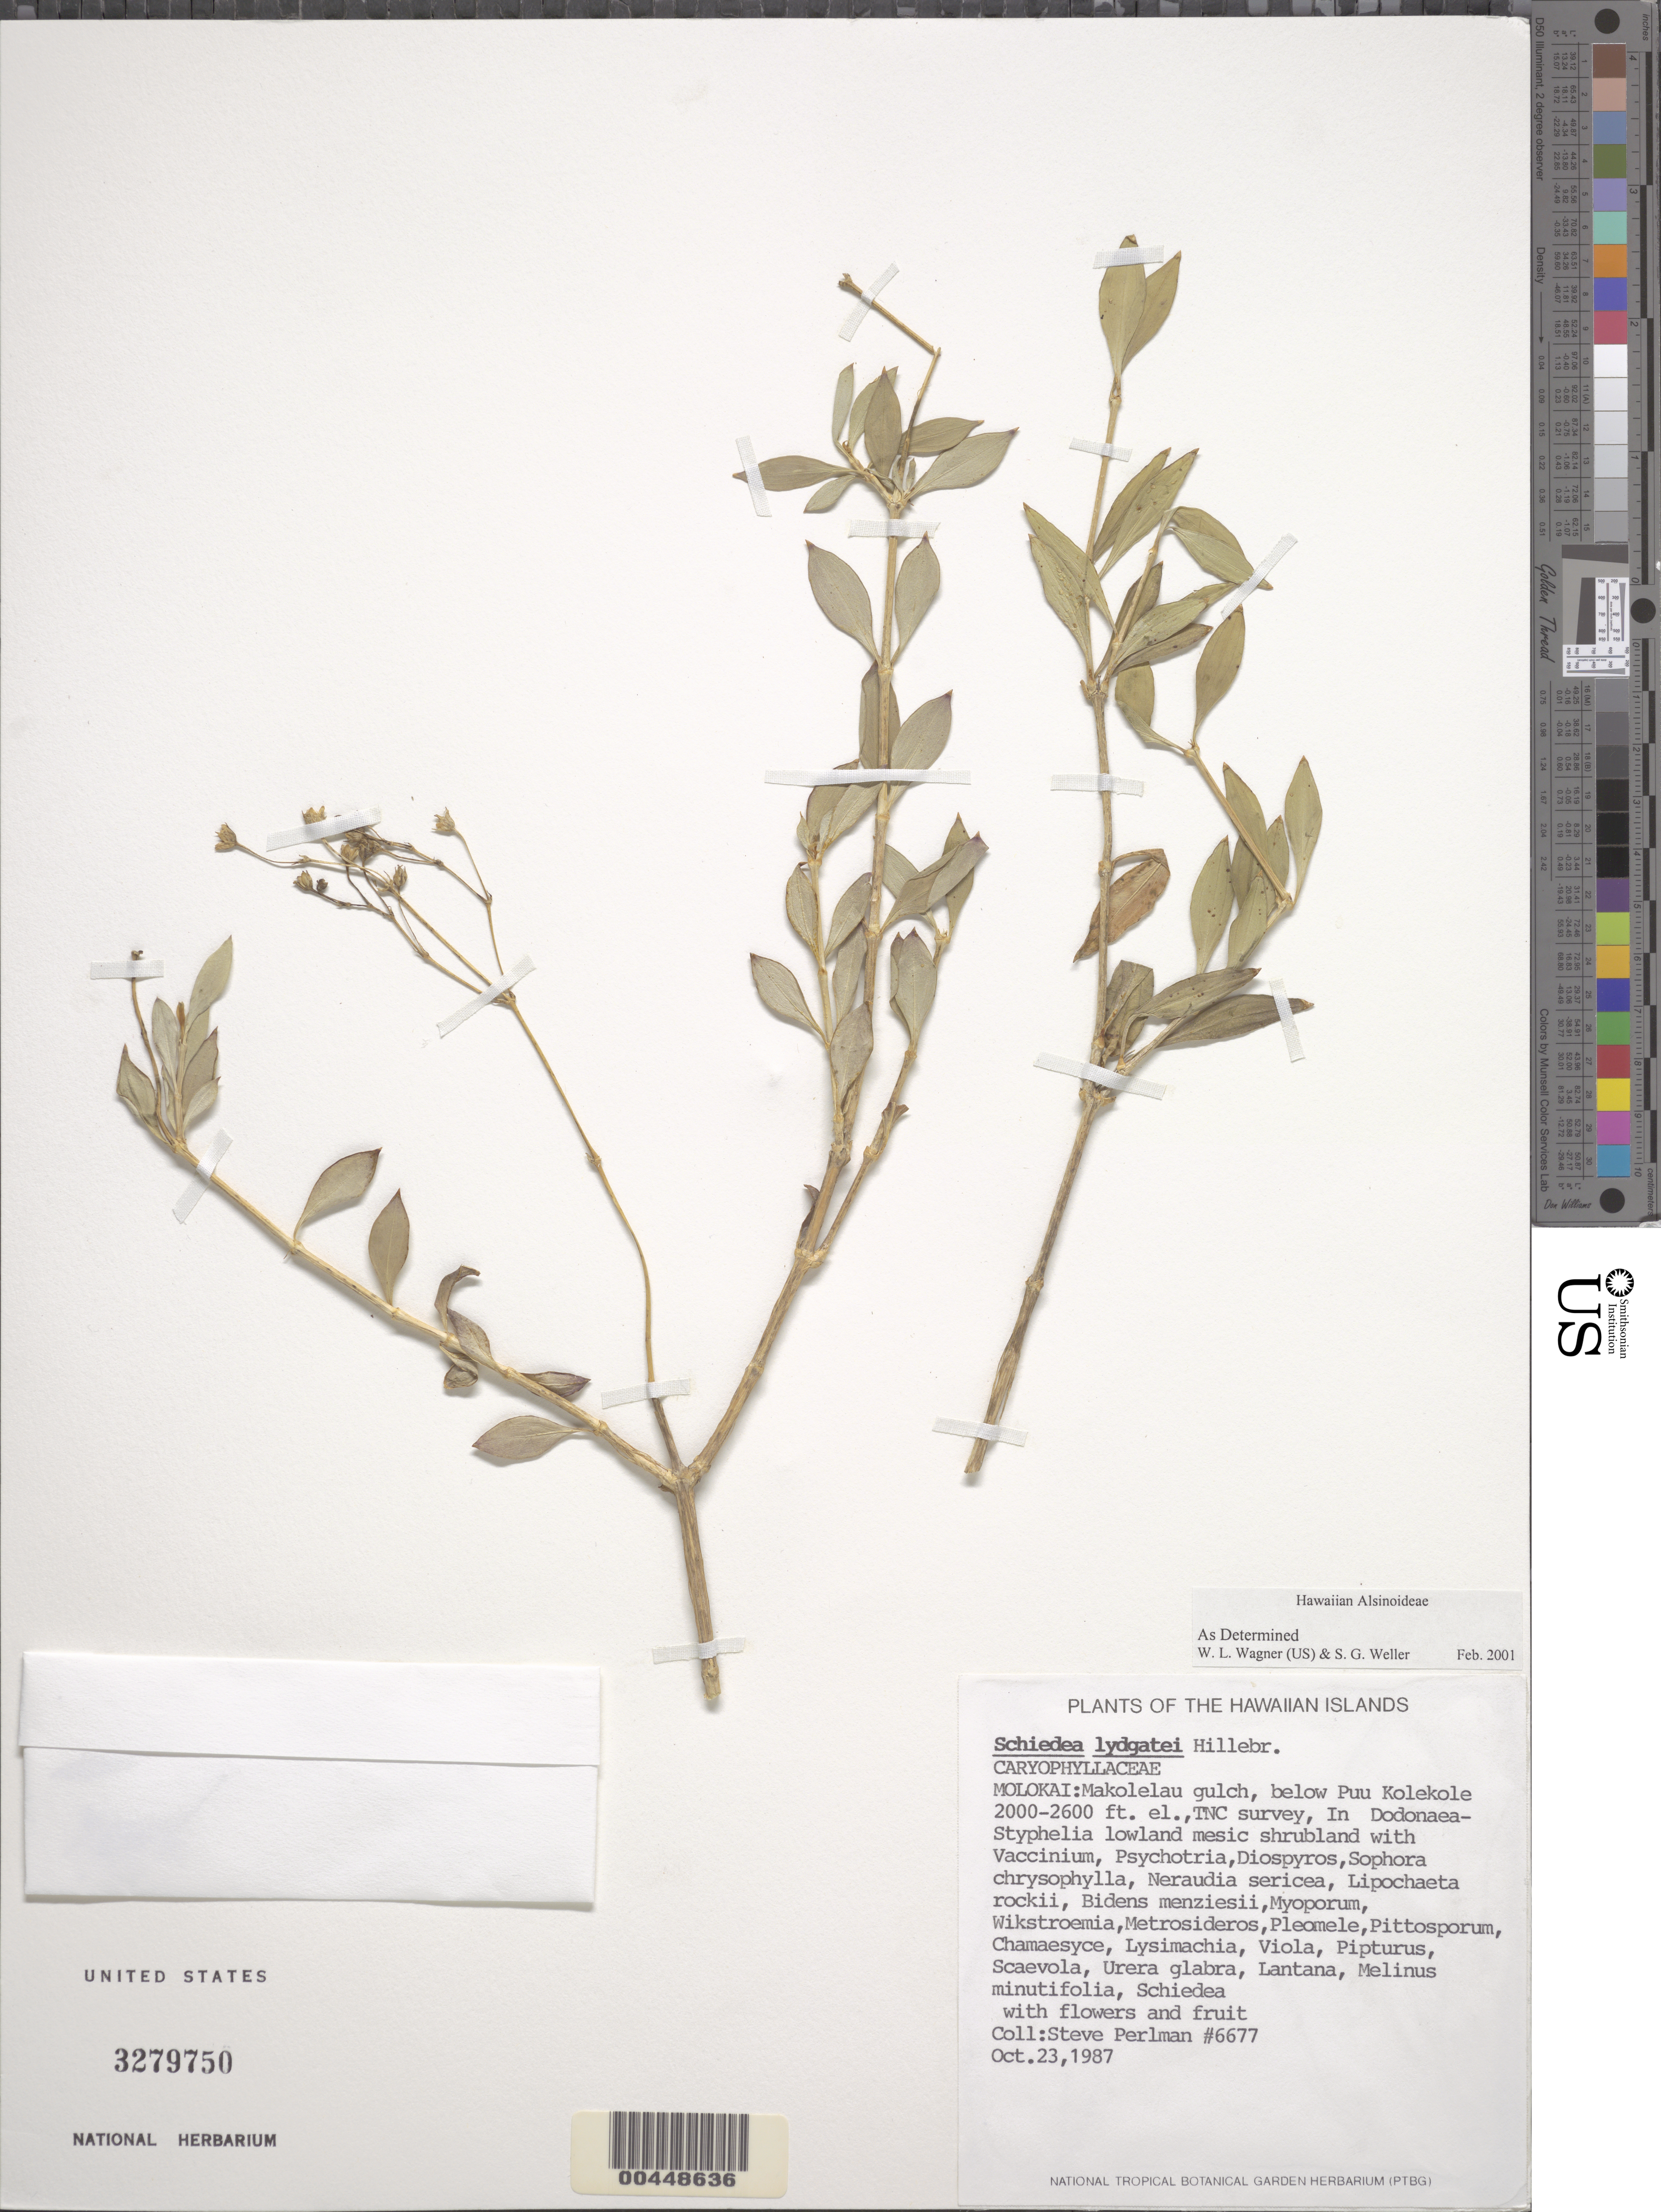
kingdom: Plantae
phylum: Tracheophyta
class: Magnoliopsida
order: Caryophyllales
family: Caryophyllaceae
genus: Schiedea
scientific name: Schiedea lydgatei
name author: Hillebr.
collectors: S. P. Perlman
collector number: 6677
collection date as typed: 23 Oct 1987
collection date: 1987-10-23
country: United States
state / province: Hawaii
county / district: Maui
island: Moloka'i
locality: Makolelau Gulch, bolow Puu Kolekole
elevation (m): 610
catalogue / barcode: US 3279750